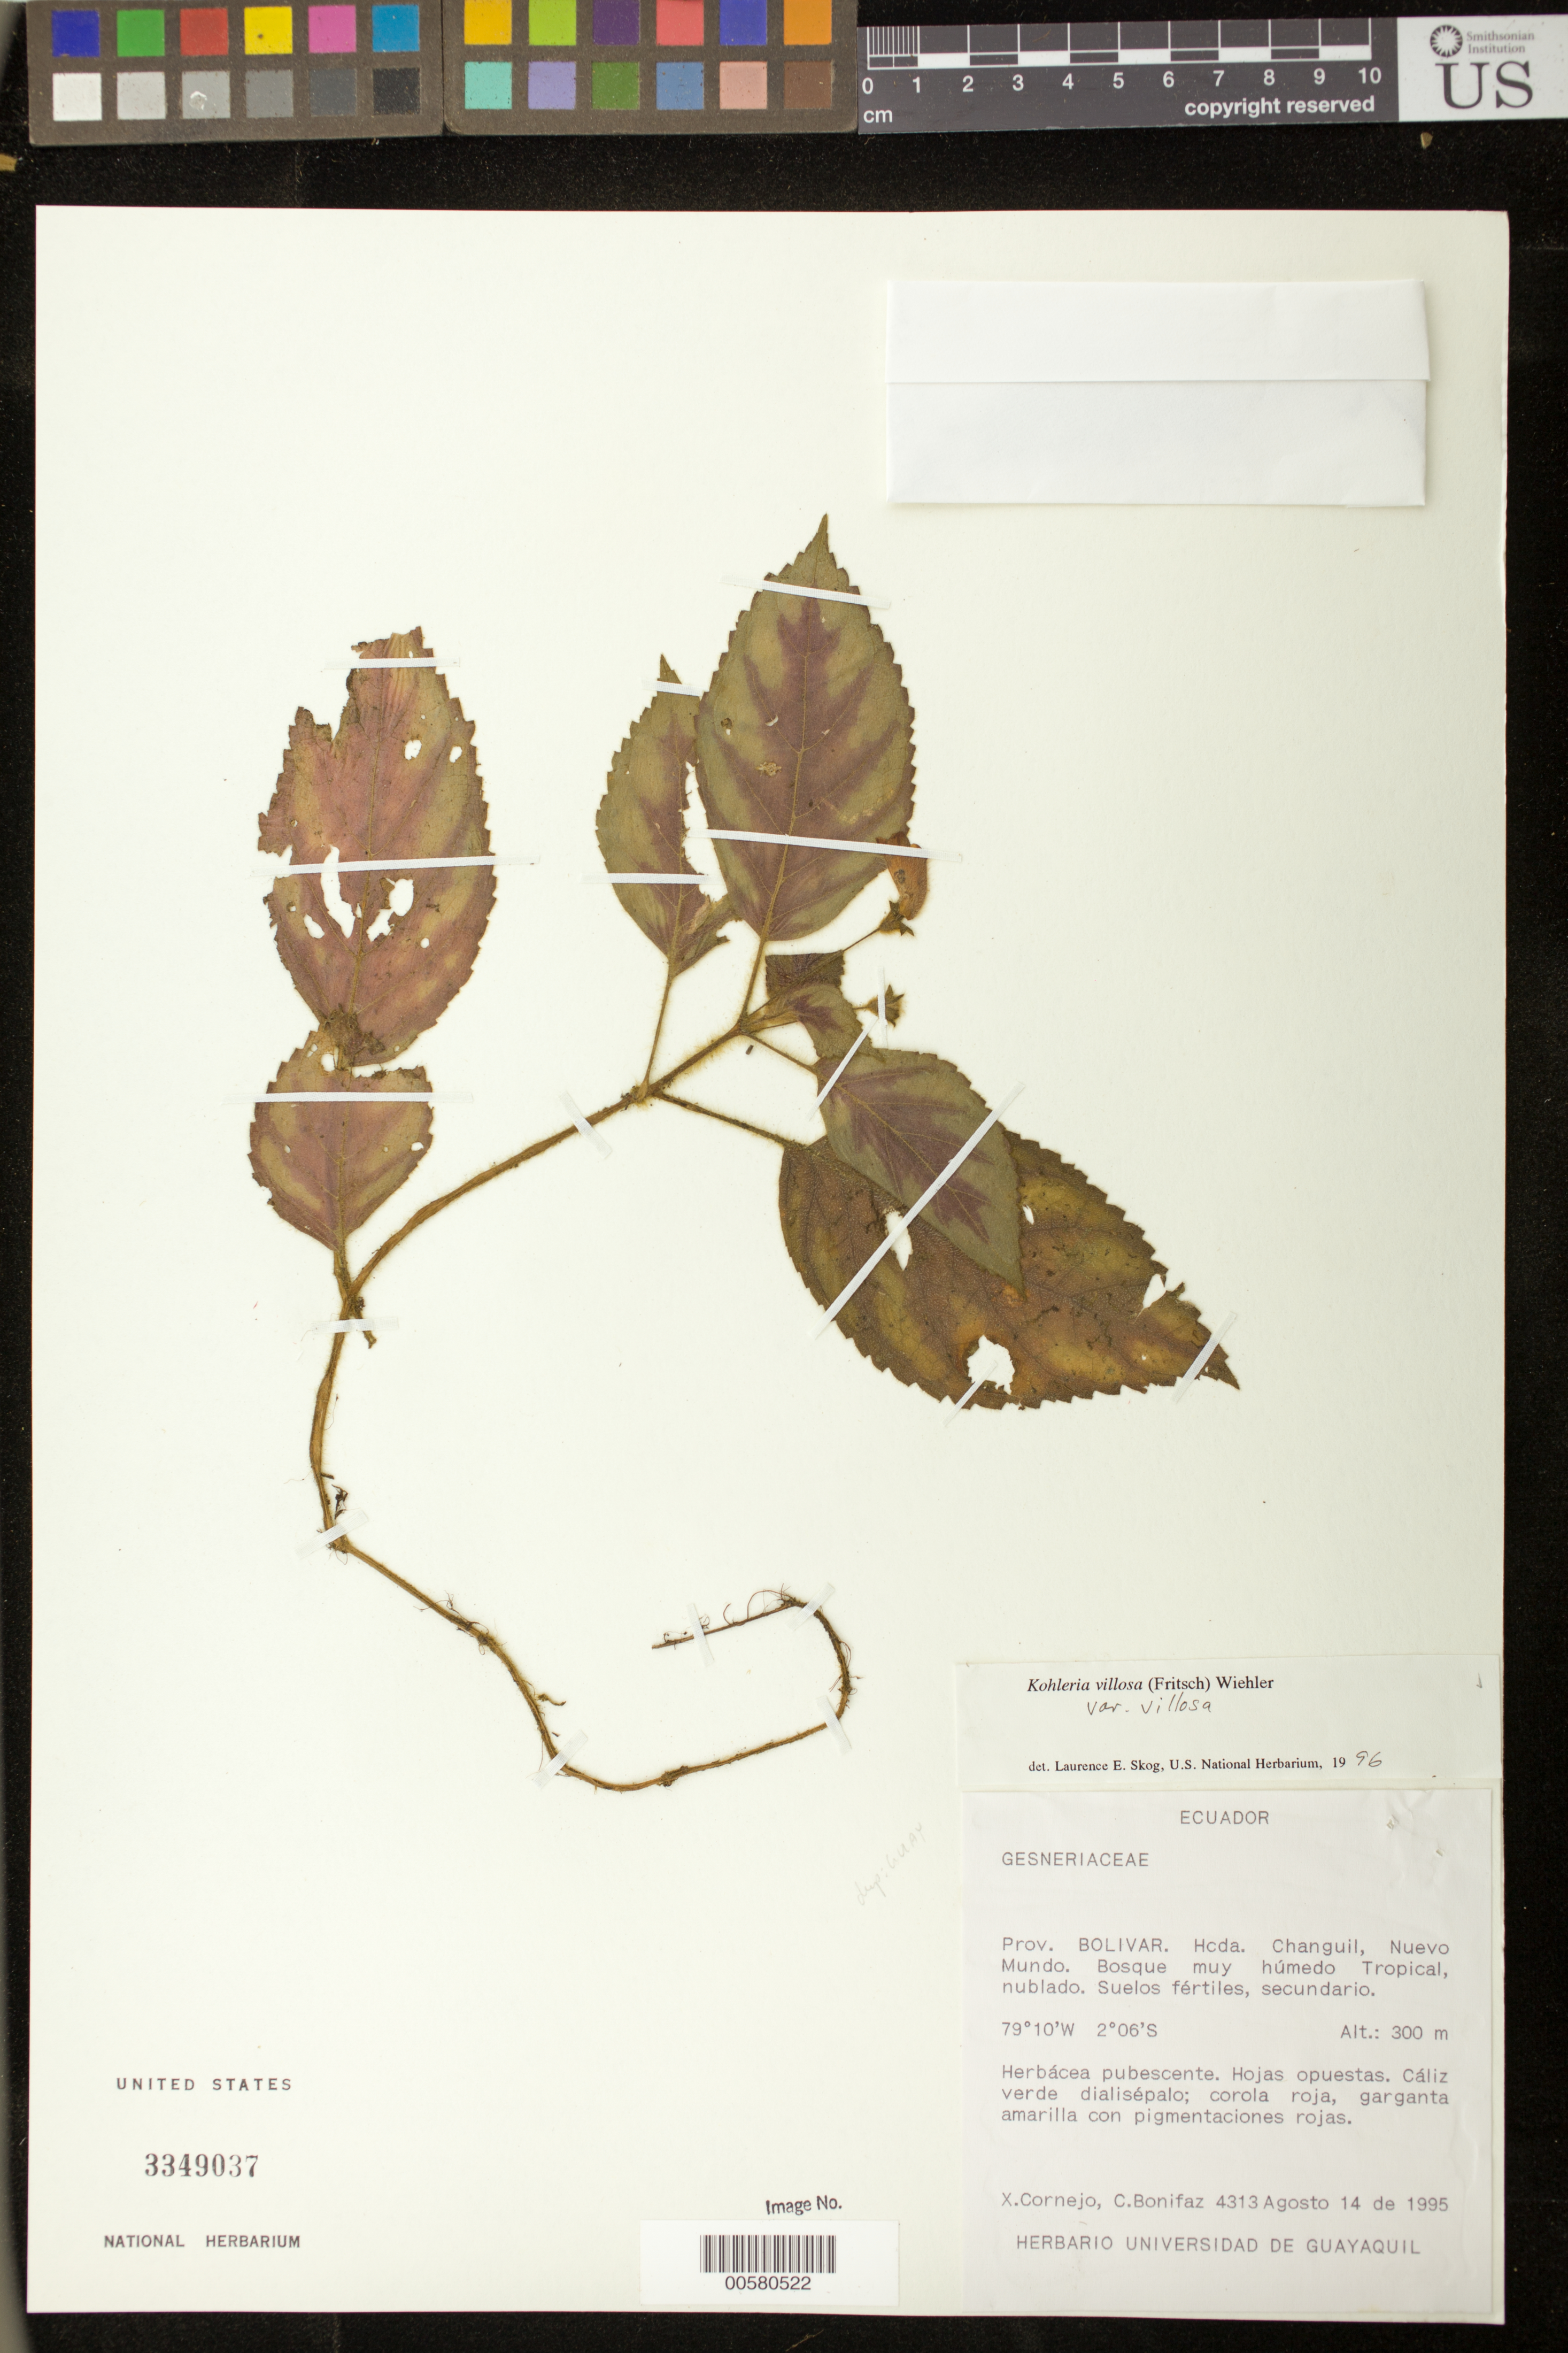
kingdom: Plantae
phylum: Tracheophyta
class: Magnoliopsida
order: Lamiales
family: Gesneriaceae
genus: Kohleria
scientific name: Kohleria villosa var. villosa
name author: (Fritsch) Wiehler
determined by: Skog, Laurence E.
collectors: X. F. Cornejo & C. Bonifaz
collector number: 4313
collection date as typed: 14 Aug 1995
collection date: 1995-08-14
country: Ecuador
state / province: Bolivar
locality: Hcda. Changuil, Nuevo Mundo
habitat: Bosque muy húmedo tropical, nublado; suelos fértiles, secundario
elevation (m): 300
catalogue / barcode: US 3349037